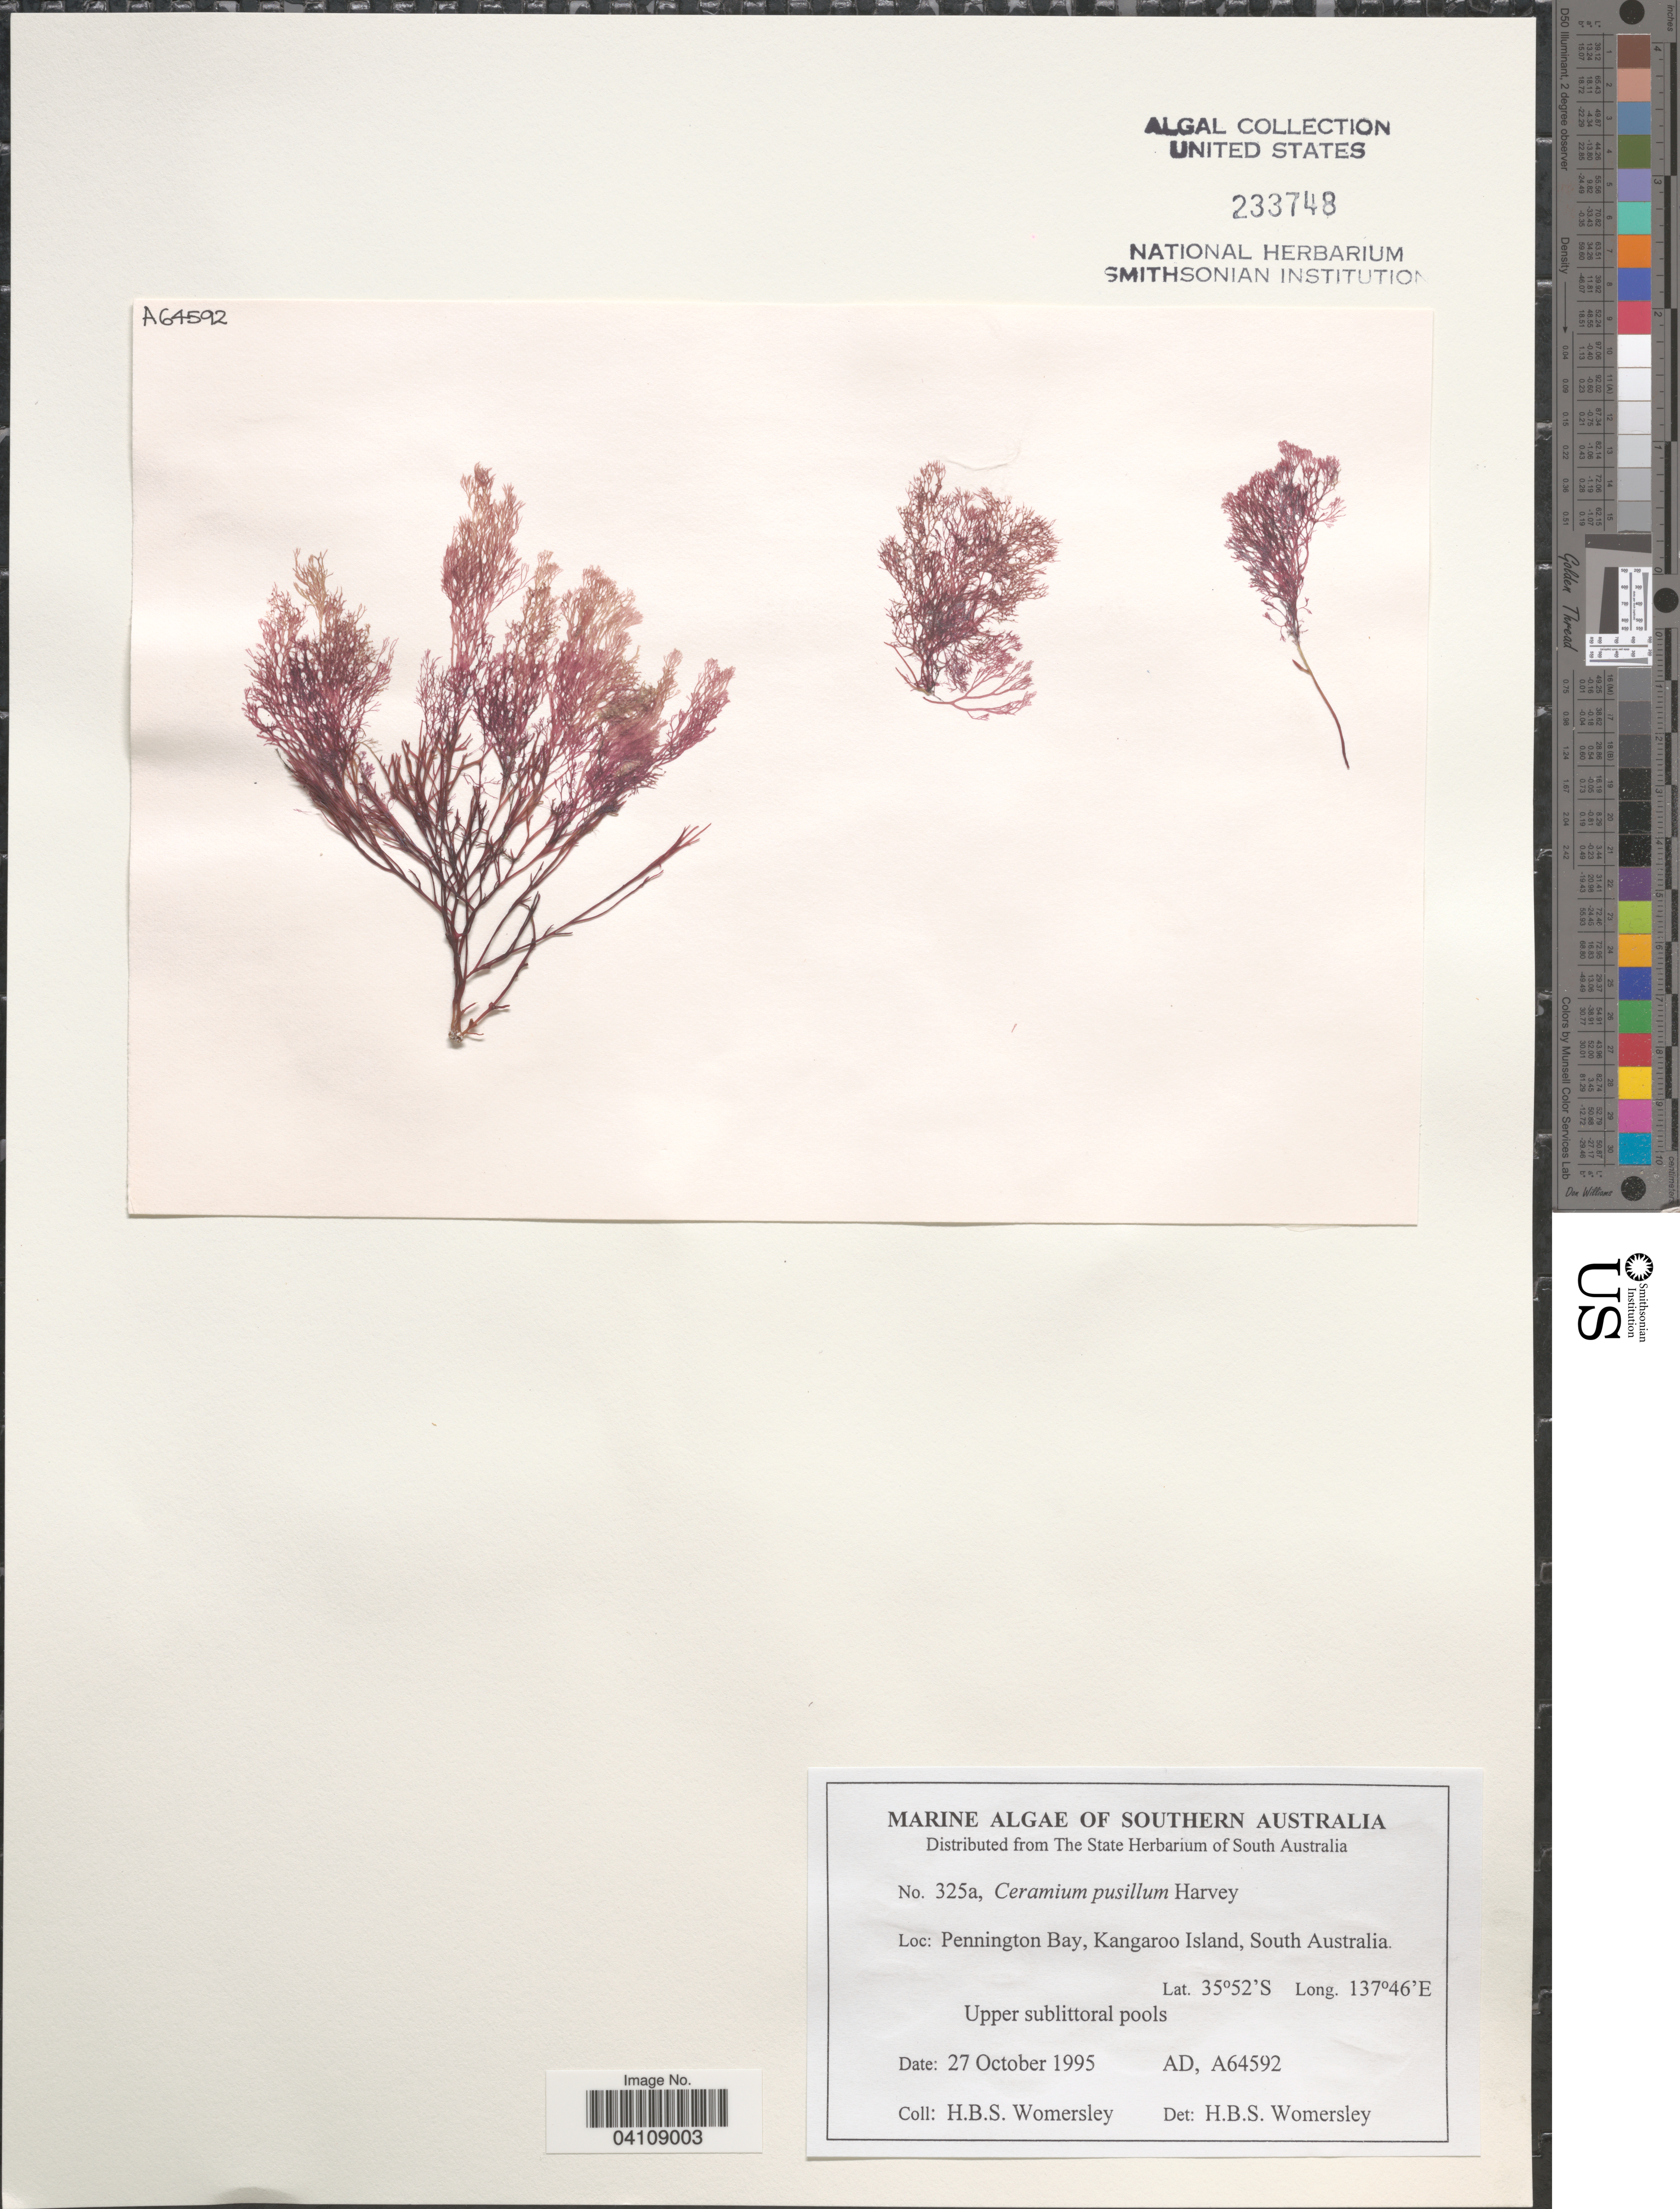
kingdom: Plantae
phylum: Rhodophyta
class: Florideophyceae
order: Ceramiales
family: Ceramiaceae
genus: Ceramium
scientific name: Ceramium pusillum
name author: Harv.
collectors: H. B. S. Womersley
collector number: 325a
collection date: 1995-10-27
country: Australia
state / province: South Australia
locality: Southern Australia. Pennington Bay, Kangaroo Island.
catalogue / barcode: US 233748